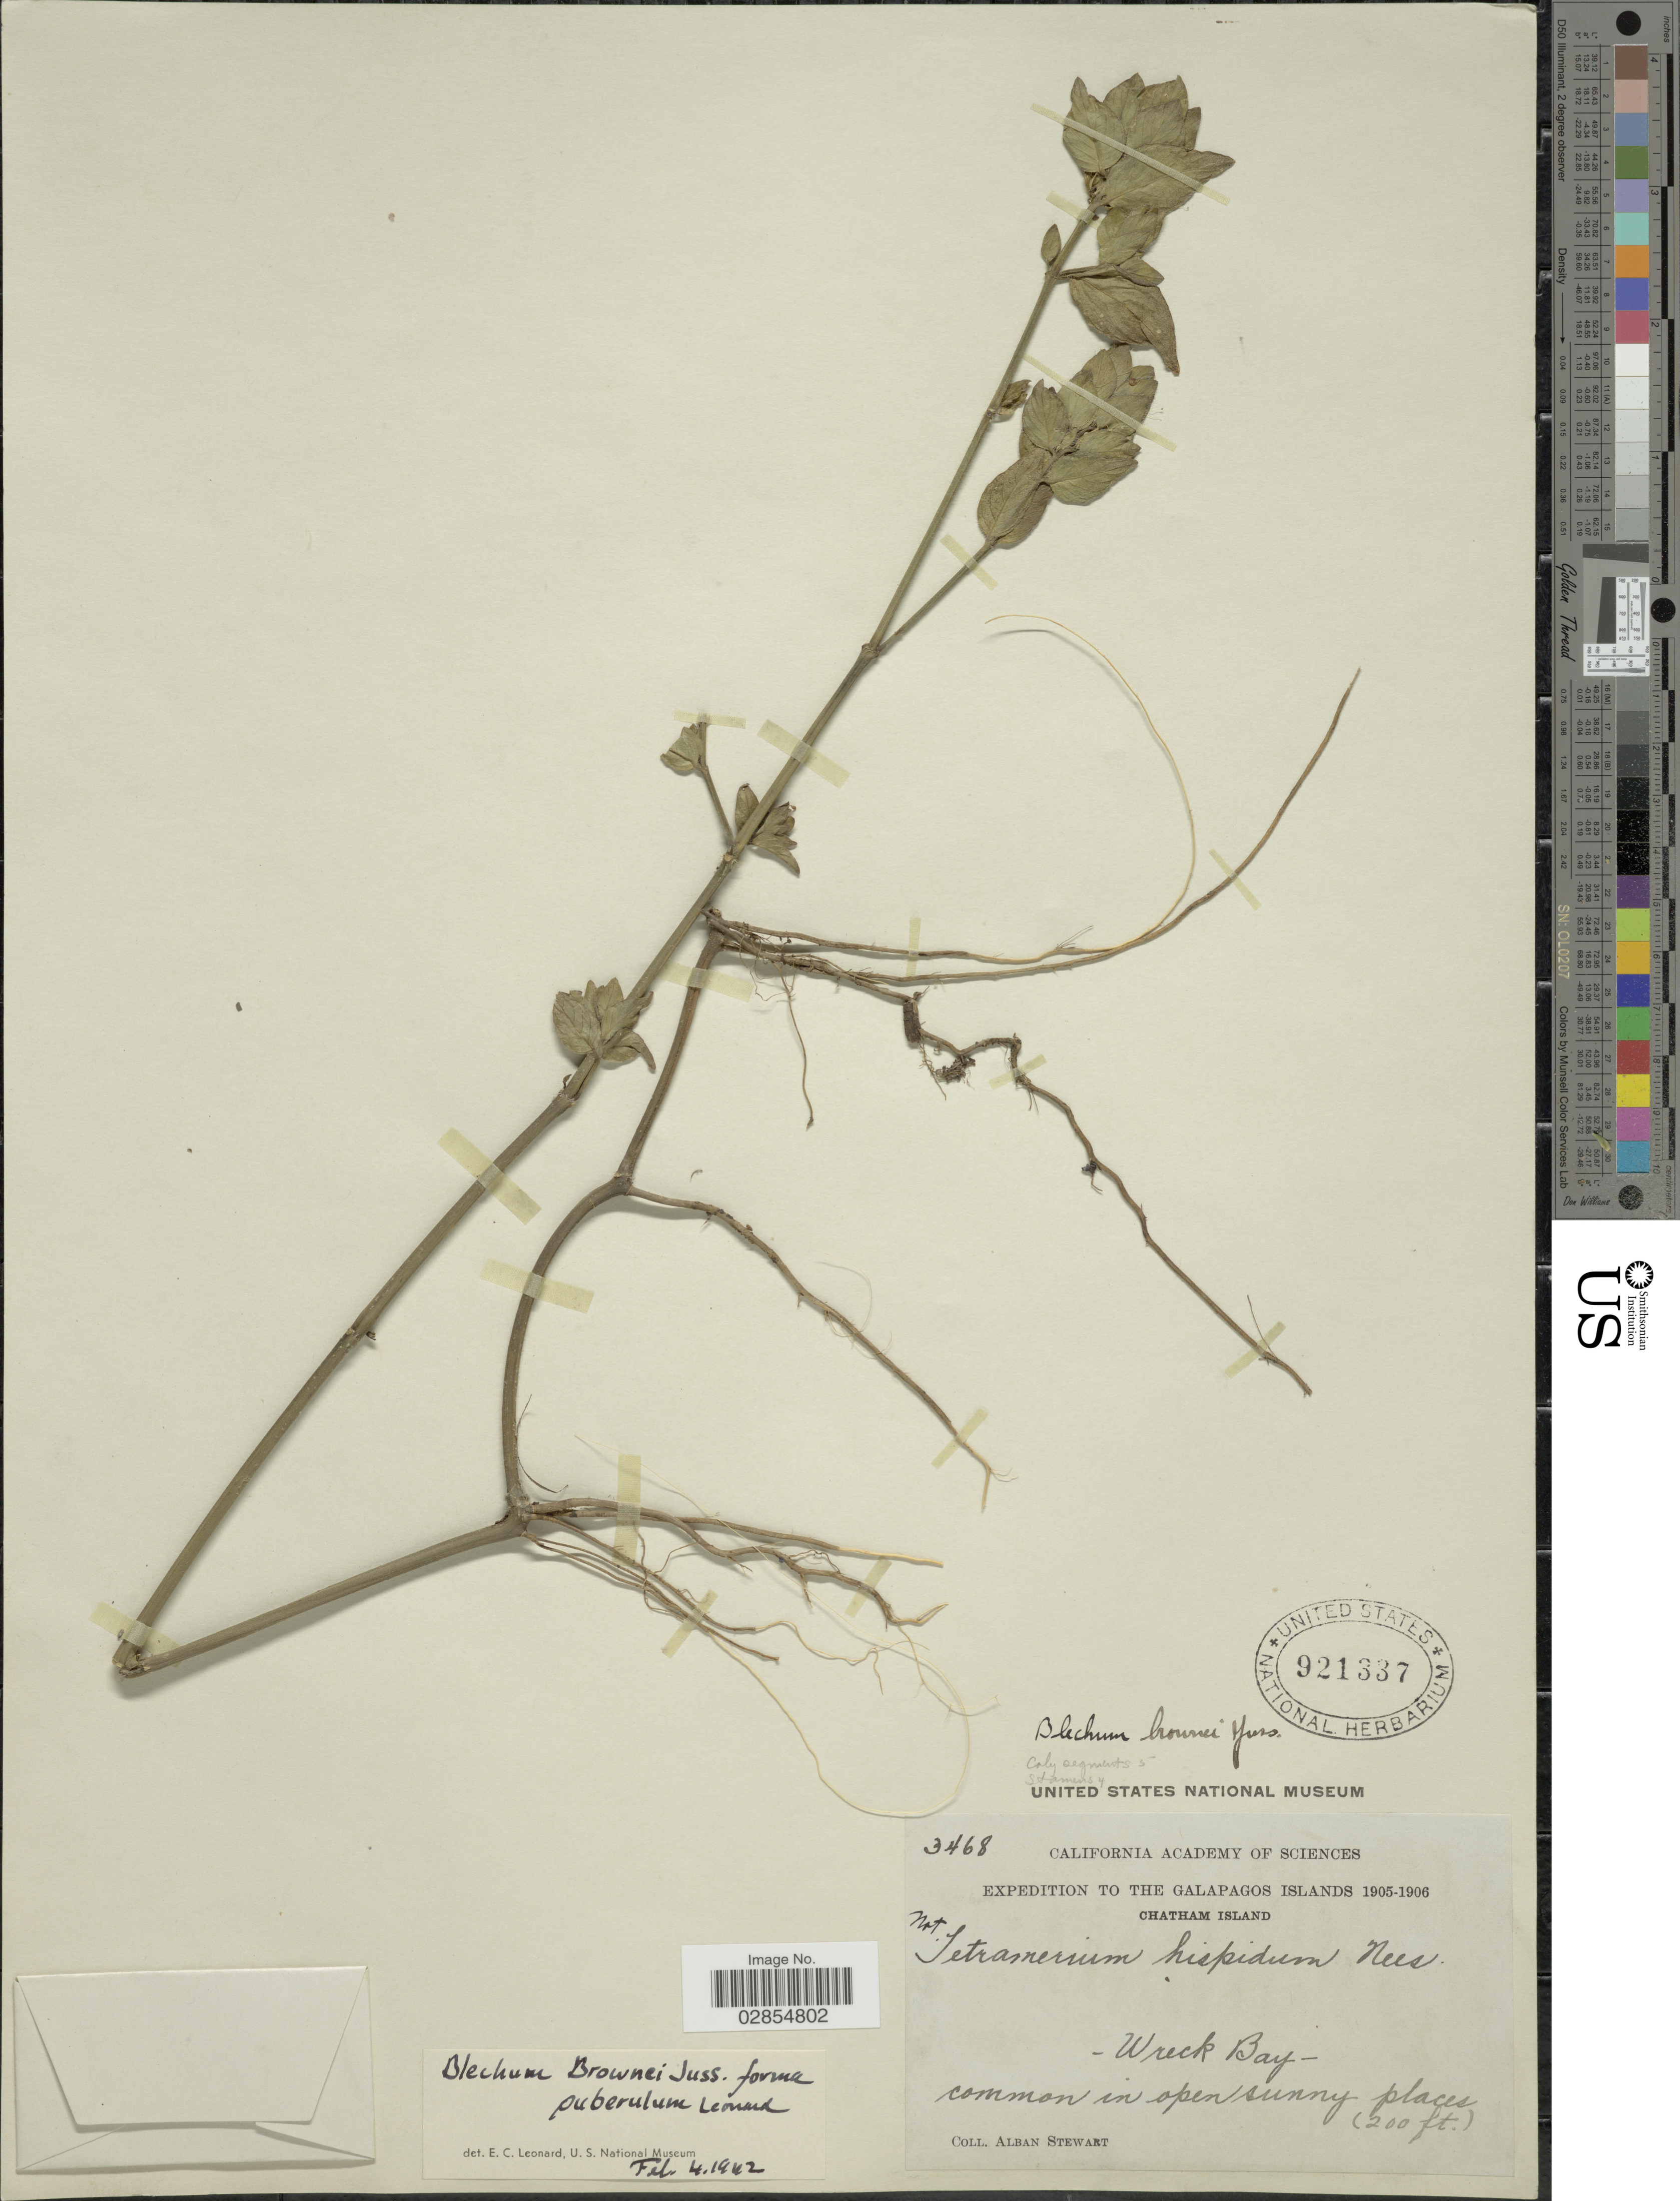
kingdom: Plantae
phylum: Tracheophyta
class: Magnoliopsida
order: Lamiales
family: Acanthaceae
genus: Blechum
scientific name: Blechum brownei f. puberulum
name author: Leonard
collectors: A. Stewart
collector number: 3468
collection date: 1905/1906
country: Ecuador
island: San Cristóbal [Chatham]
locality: Galapagos Islands. Chatham Island. Wreck Bay.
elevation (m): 61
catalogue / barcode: US 921337